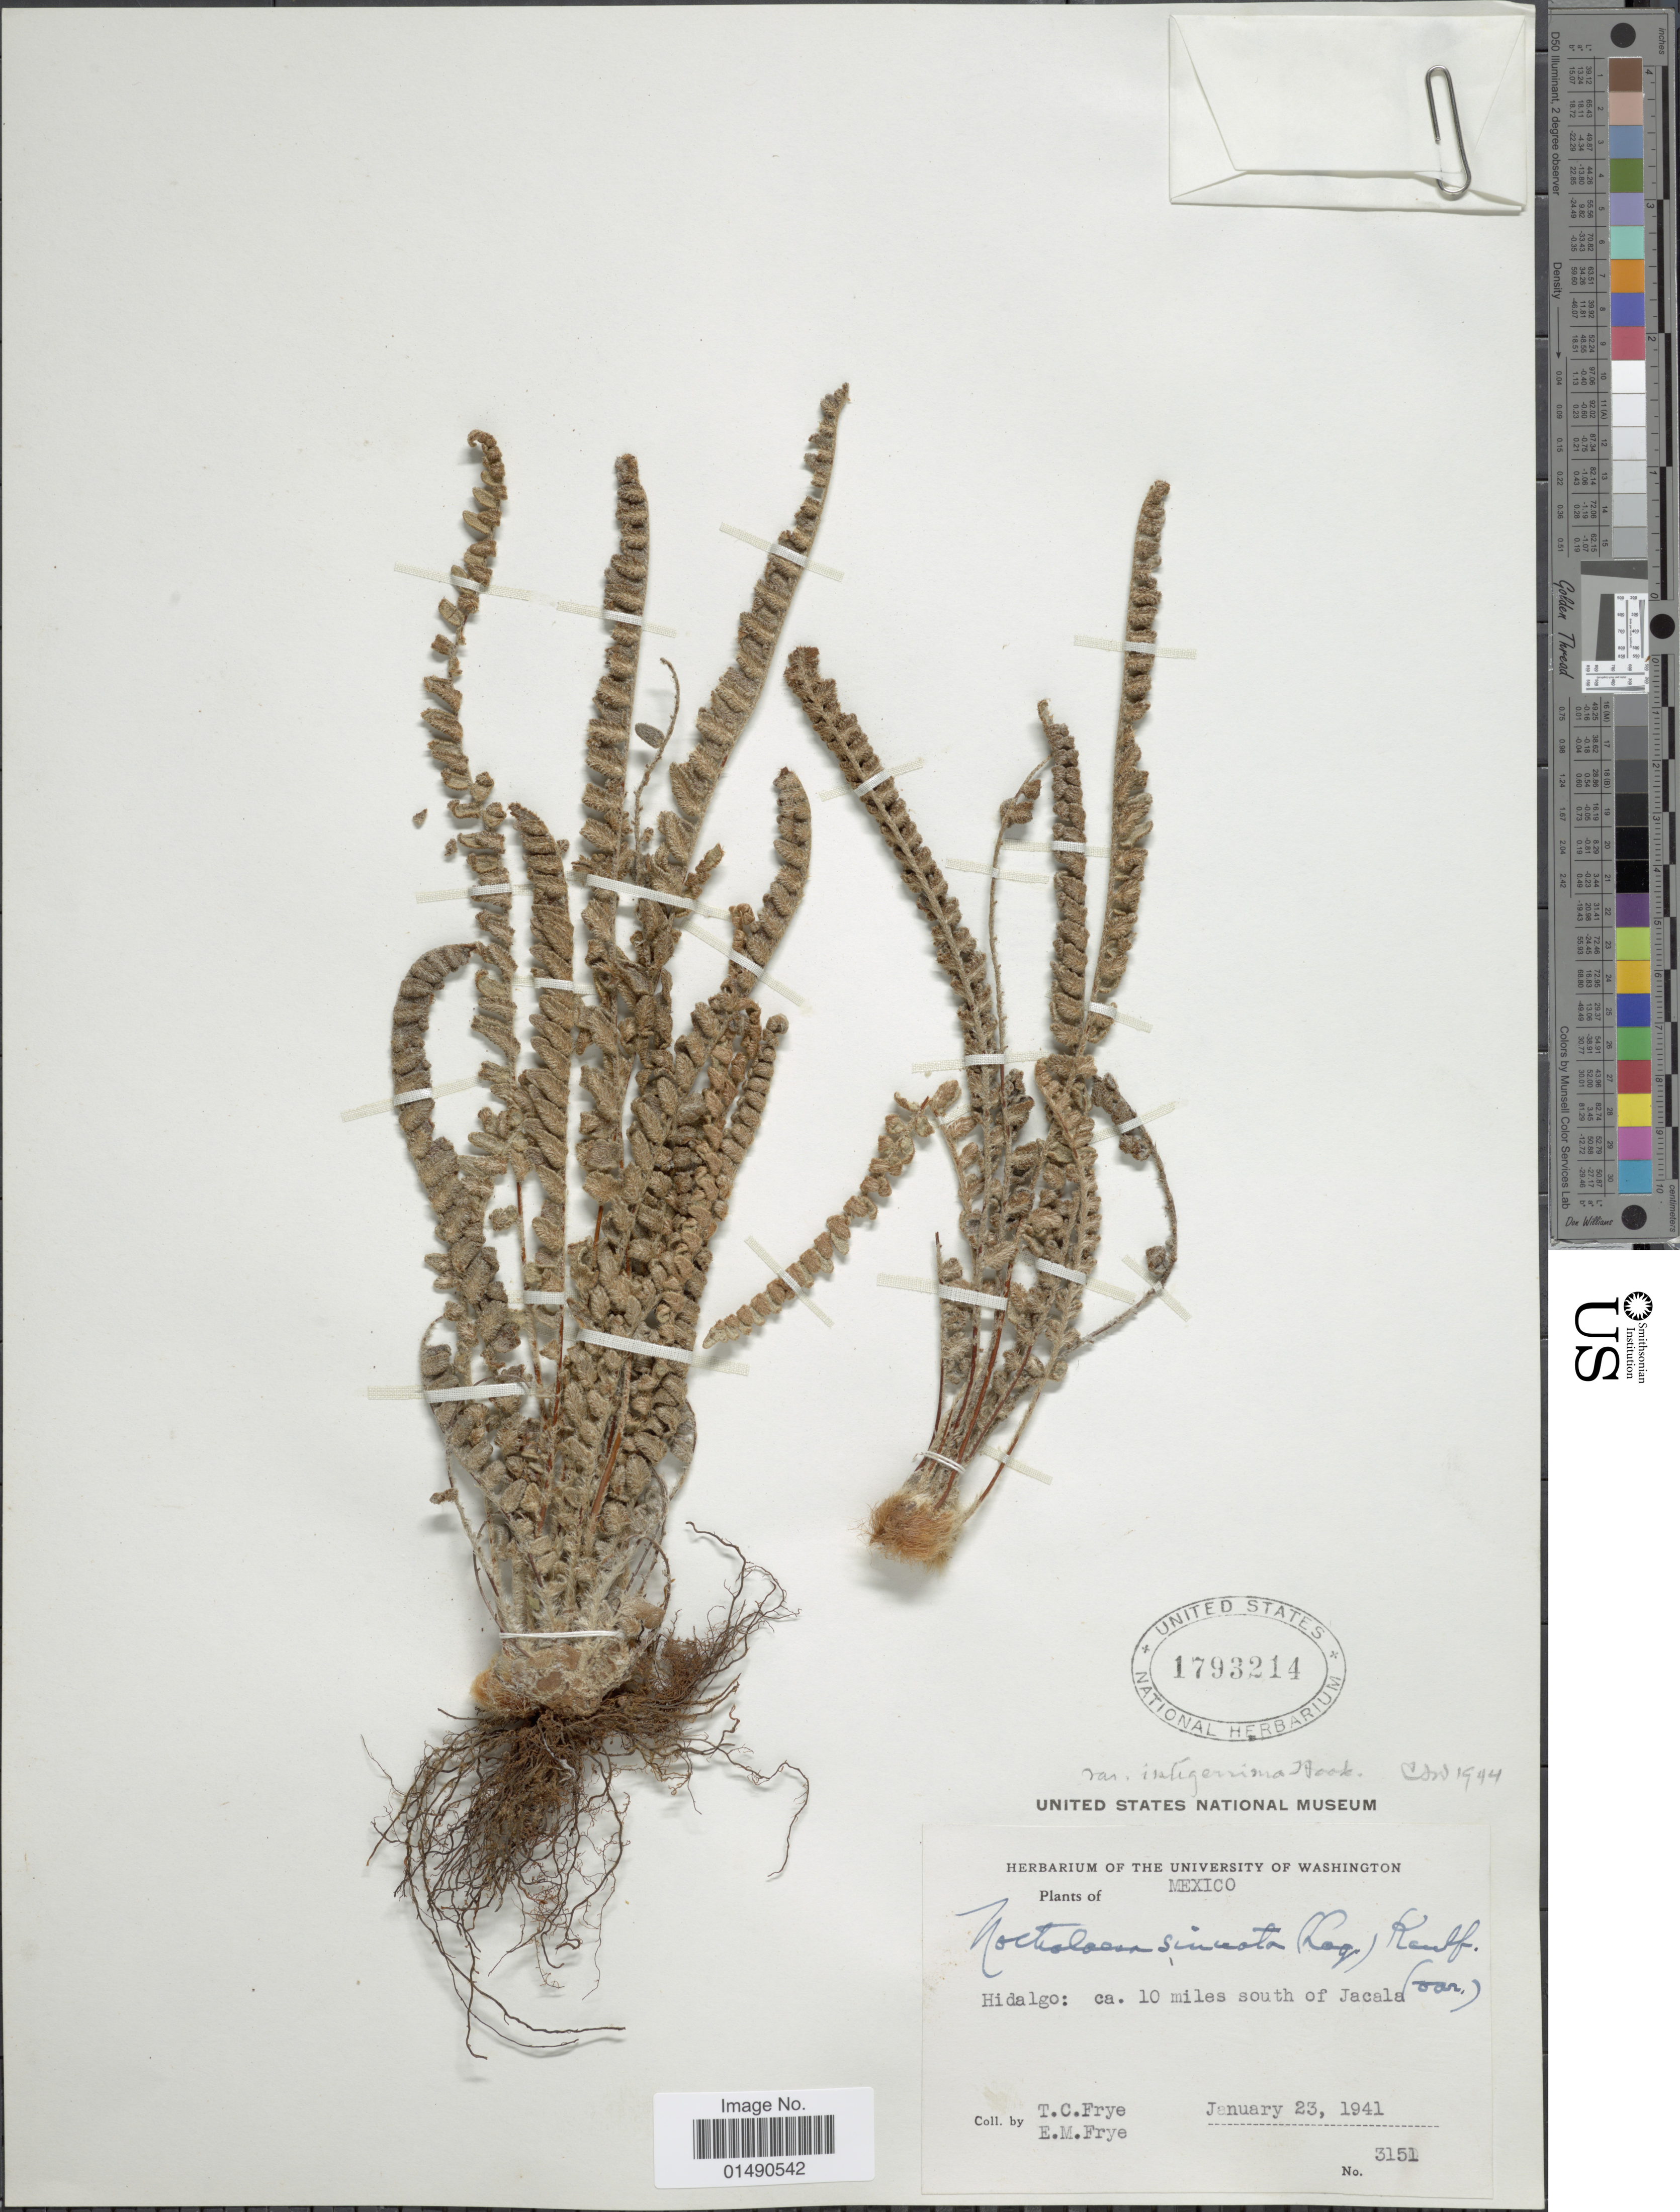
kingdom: Plantae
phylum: Tracheophyta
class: Polypodiopsida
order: Polypodiales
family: Pteridaceae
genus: Astrolepis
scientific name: Astrolepis crassifolia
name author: (Houlston & T. Moore) D.M. Benham & Windham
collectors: T. C. Frye & E. Frye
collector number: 3151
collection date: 1941-01-23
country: Mexico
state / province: Hidalgo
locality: Ca. 10 miles south of Jacala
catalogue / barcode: US 1793214